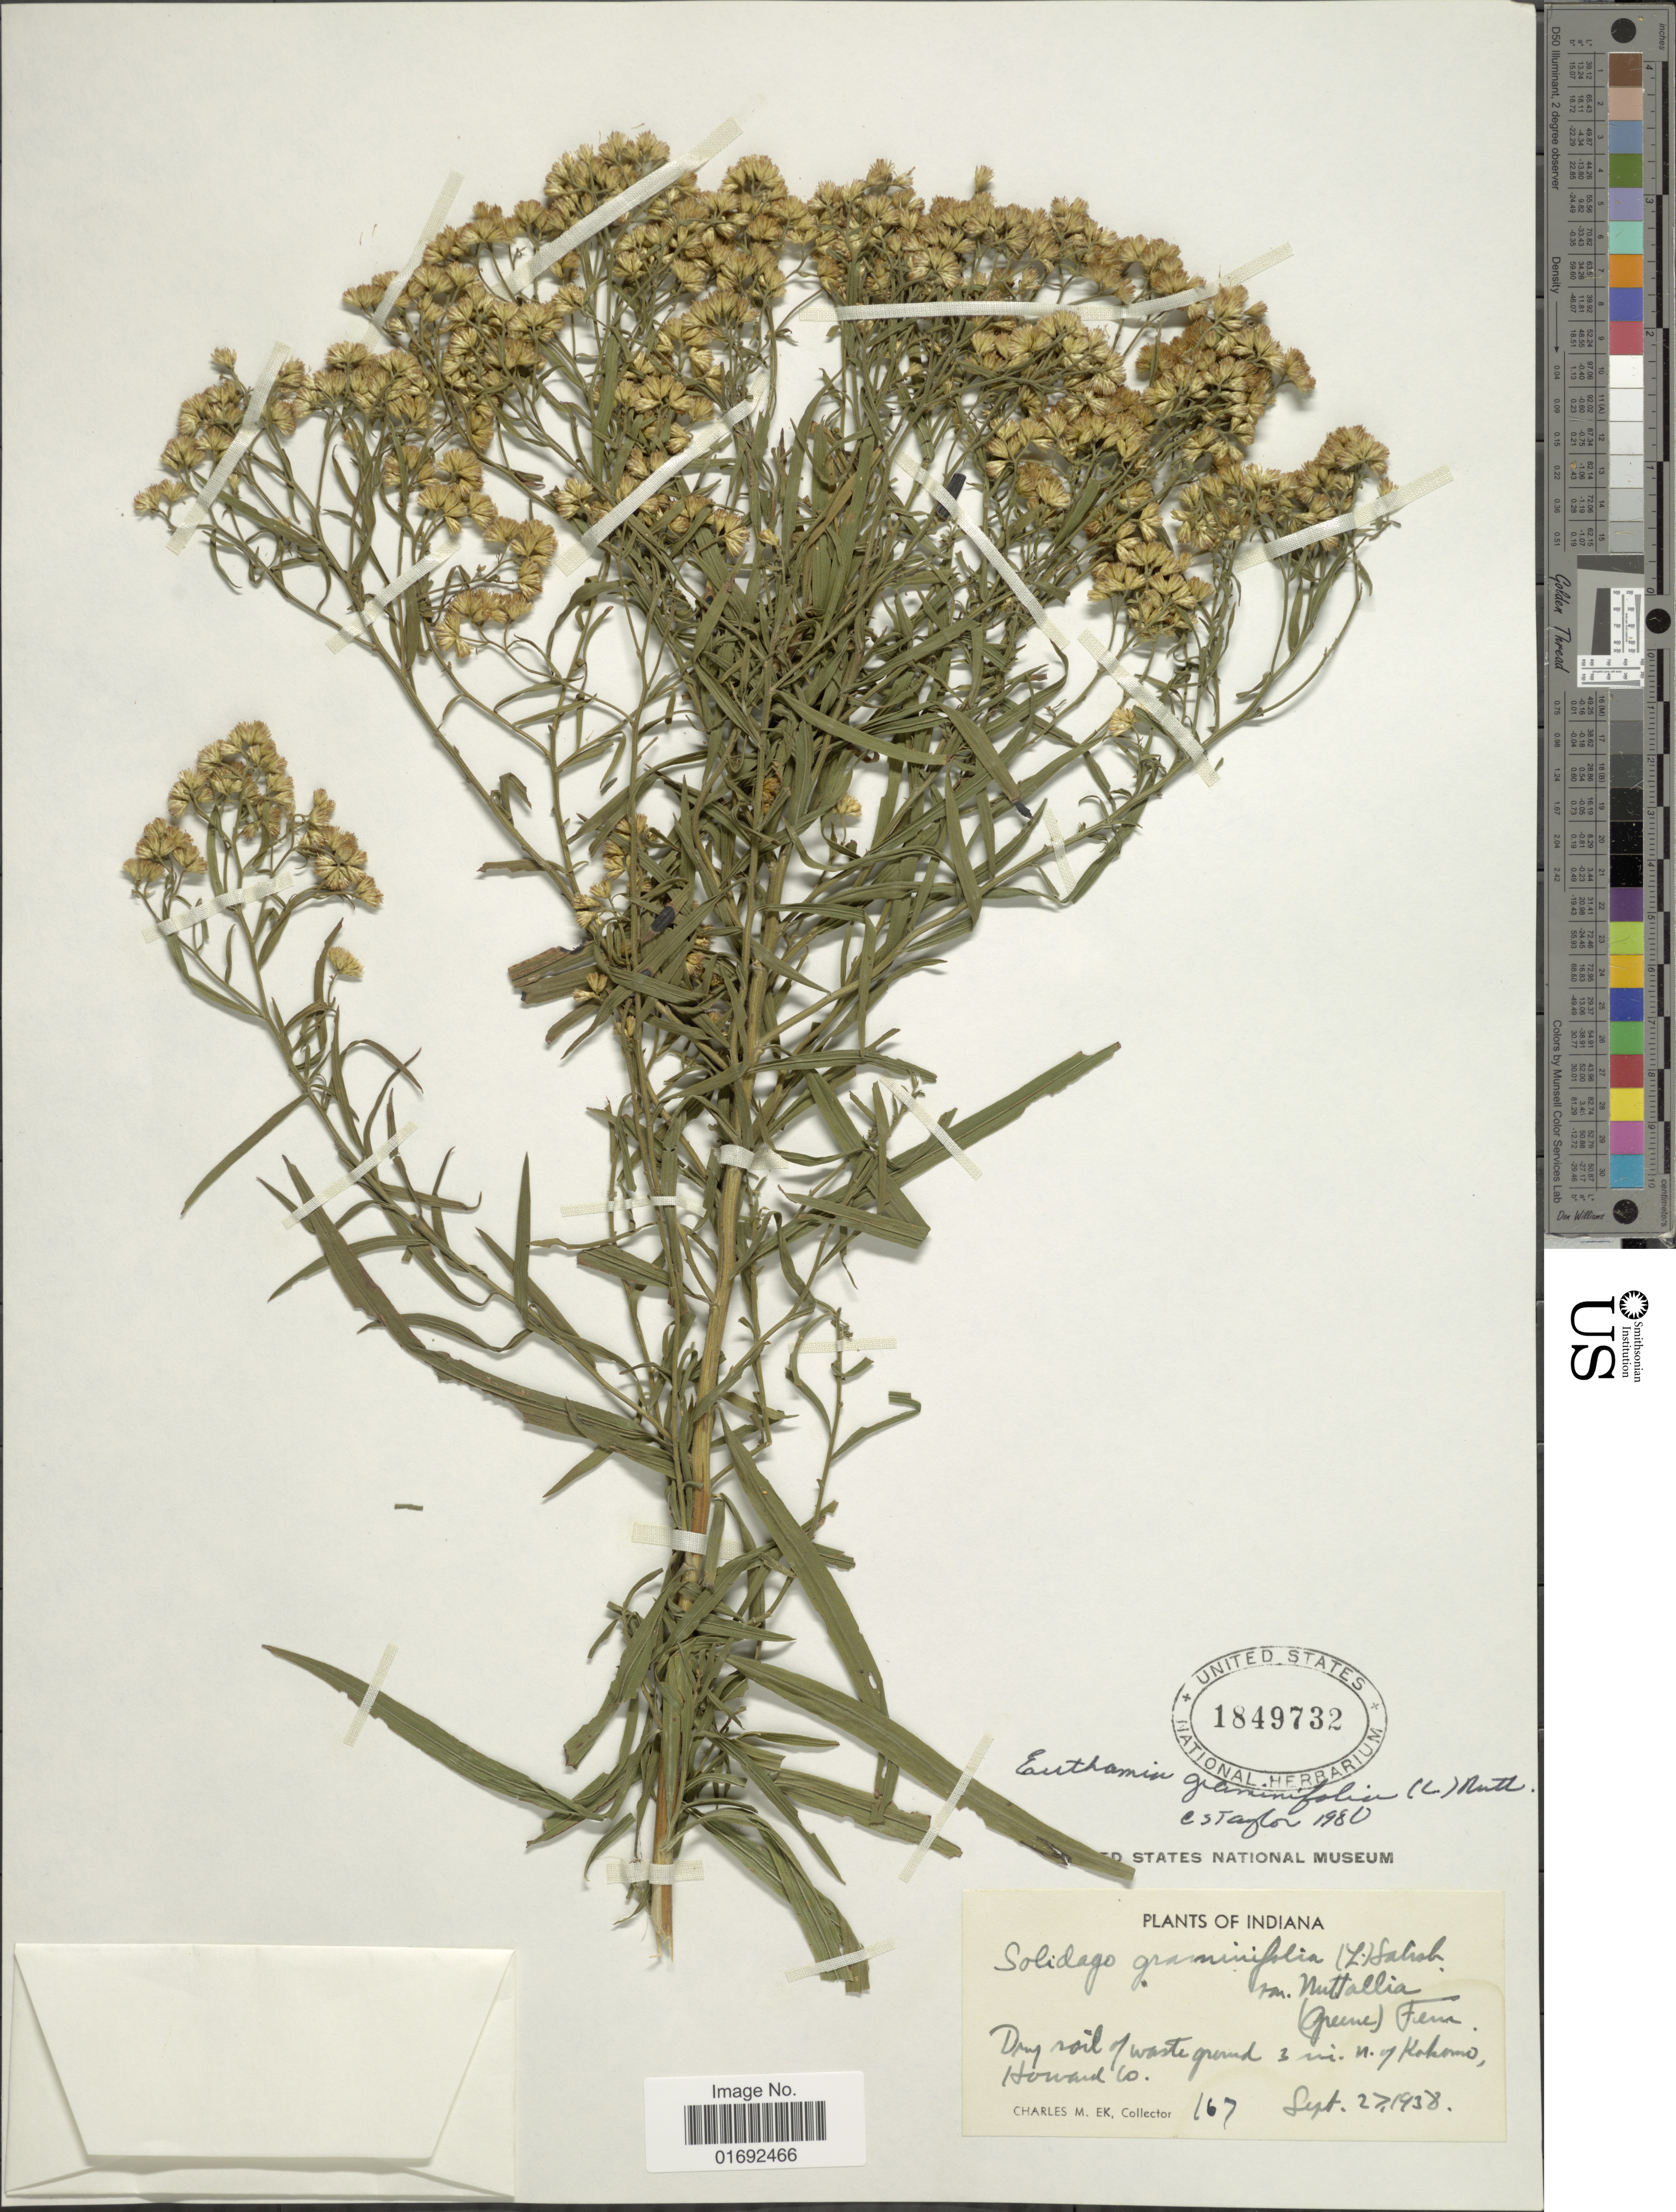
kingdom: Plantae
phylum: Tracheophyta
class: Magnoliopsida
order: Asterales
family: Asteraceae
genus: Euthamia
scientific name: Euthamia graminifolia var. nuttalii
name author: (S.W. Greene) W. Stone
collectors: C. Ek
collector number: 167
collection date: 1938-09-27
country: United States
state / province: Indiana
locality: waste ground 3 mi. n. of Kokomo, Howard Co.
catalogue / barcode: US 1849732